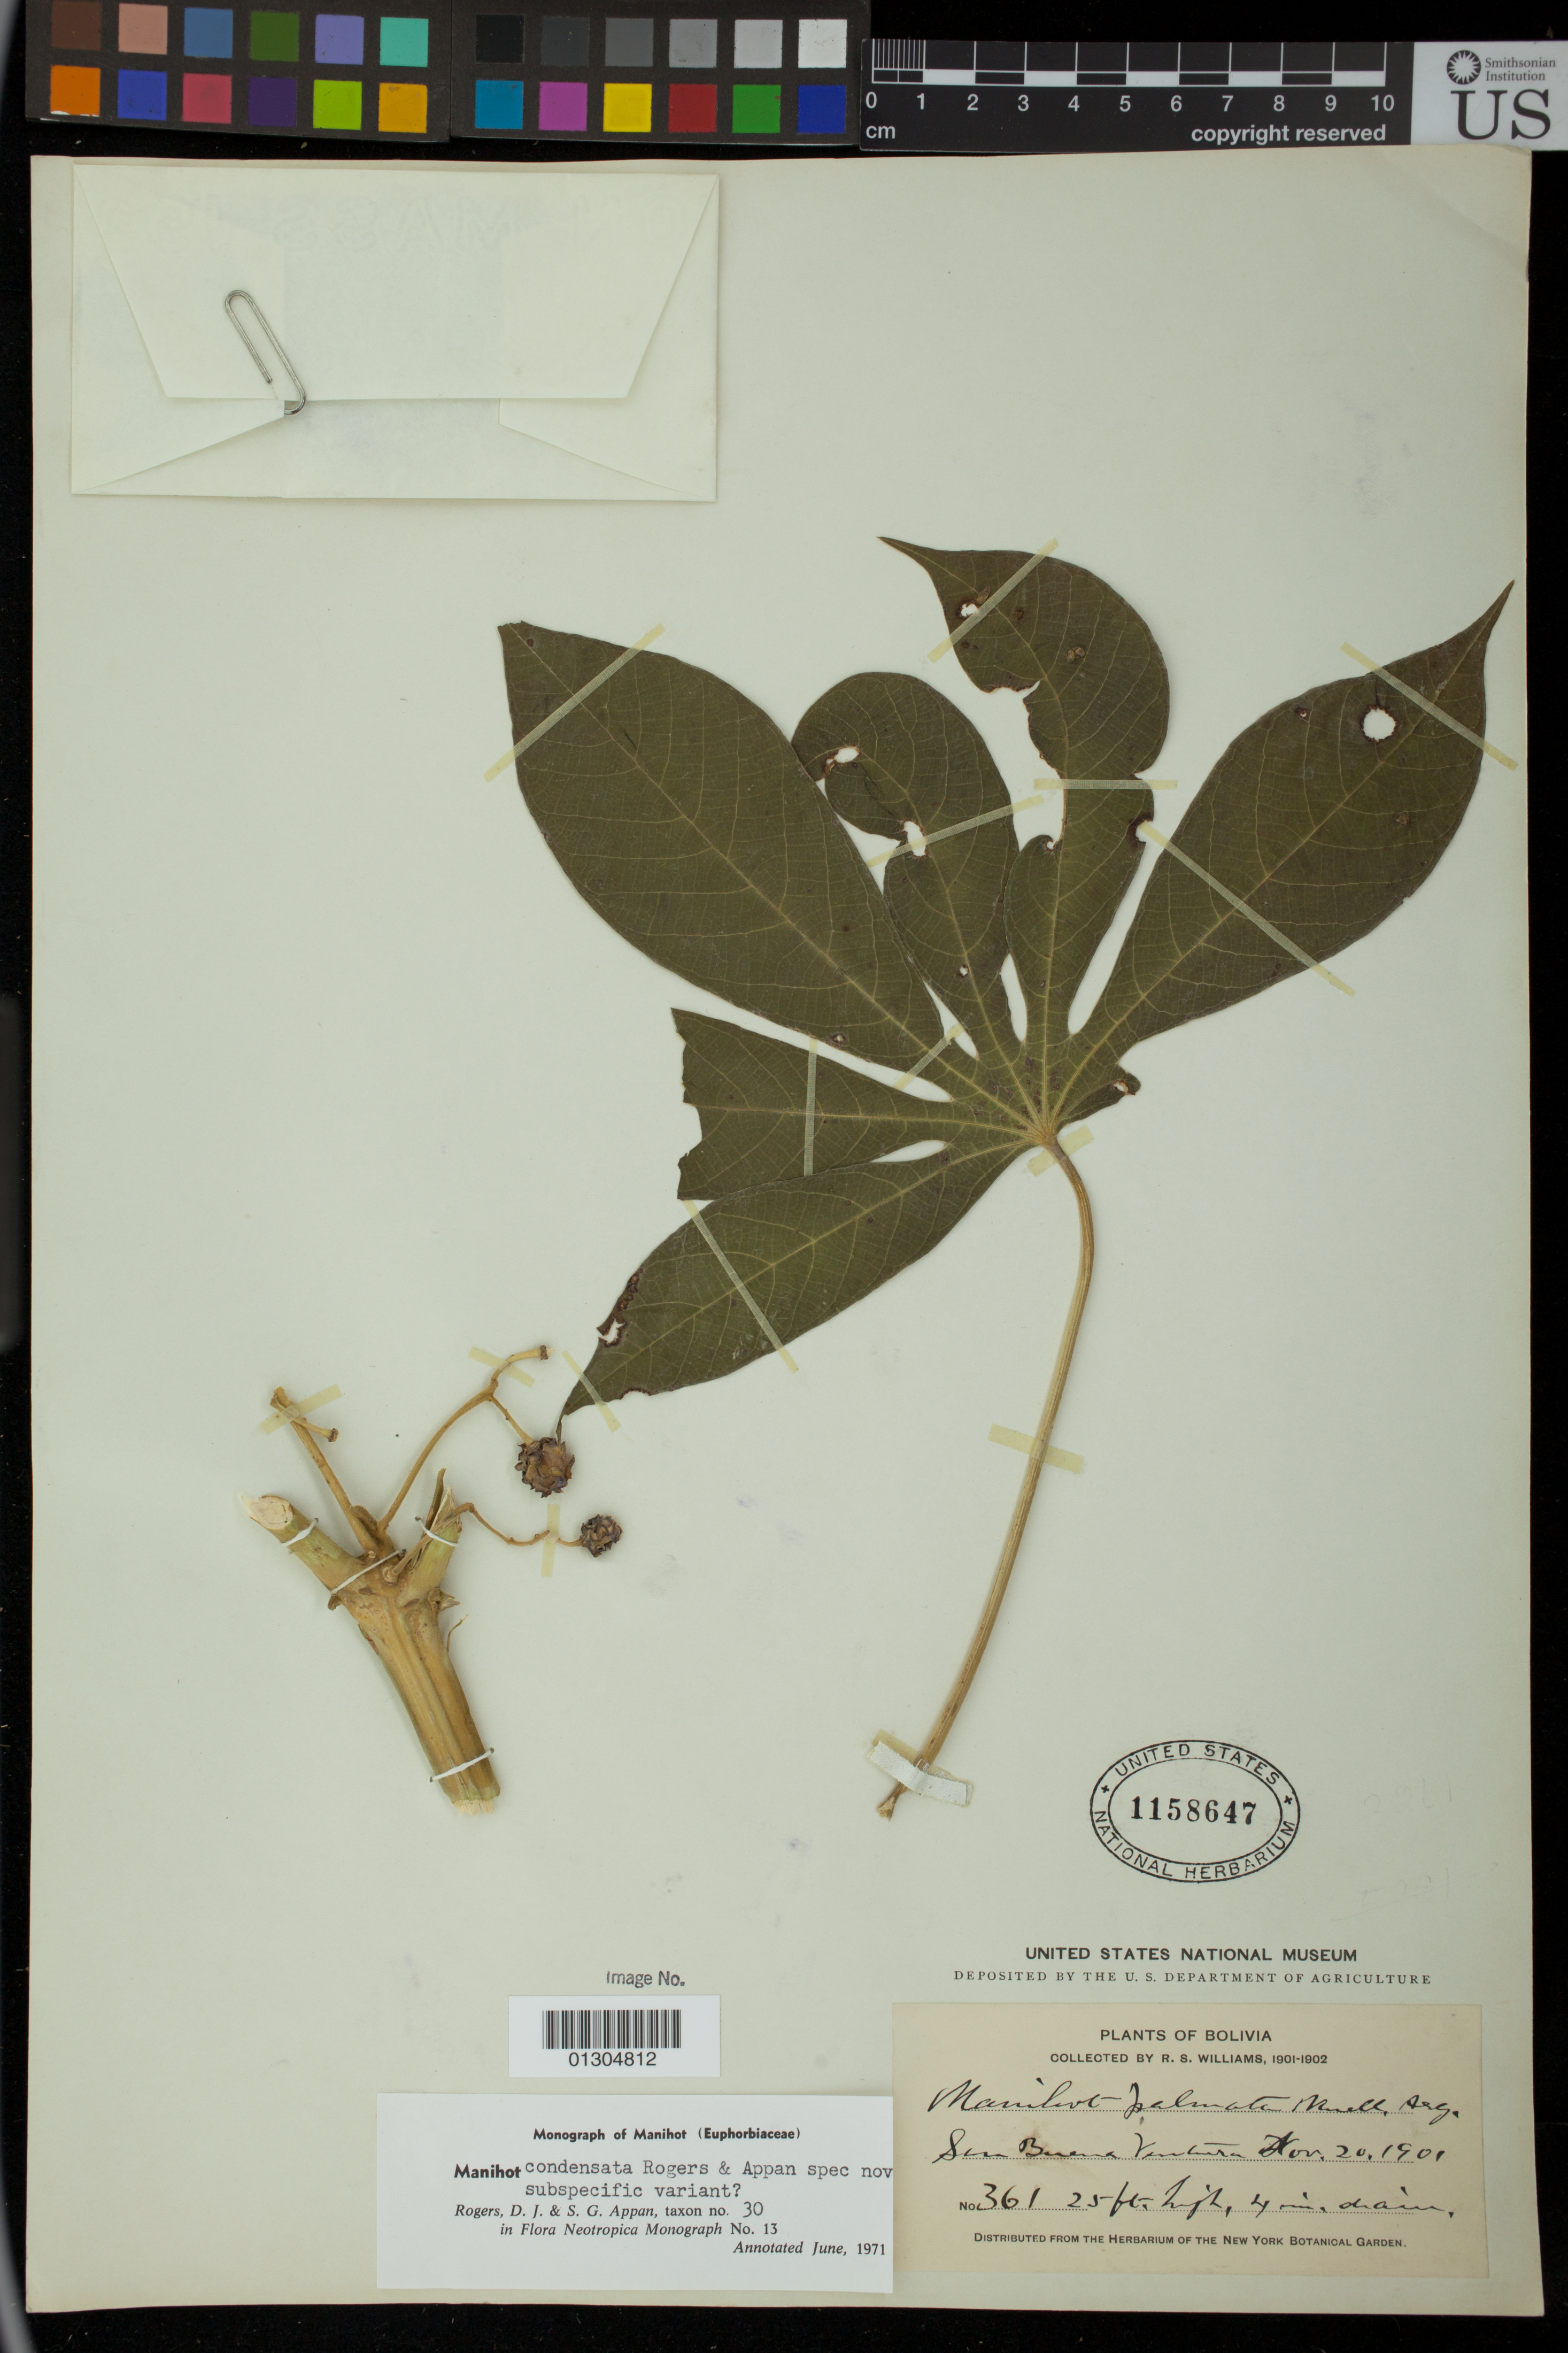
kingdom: Plantae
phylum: Tracheophyta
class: Magnoliopsida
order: Malpighiales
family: Euphorbiaceae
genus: Manihot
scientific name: Manihot condensata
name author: D.J. Rogers & Appan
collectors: R. S. Williams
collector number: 361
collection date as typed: Nov. 20, 1901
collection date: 1901-11-20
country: Bolivia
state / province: La Paz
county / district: Iturralde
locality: San Buena Ventura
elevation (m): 8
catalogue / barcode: US 1158647